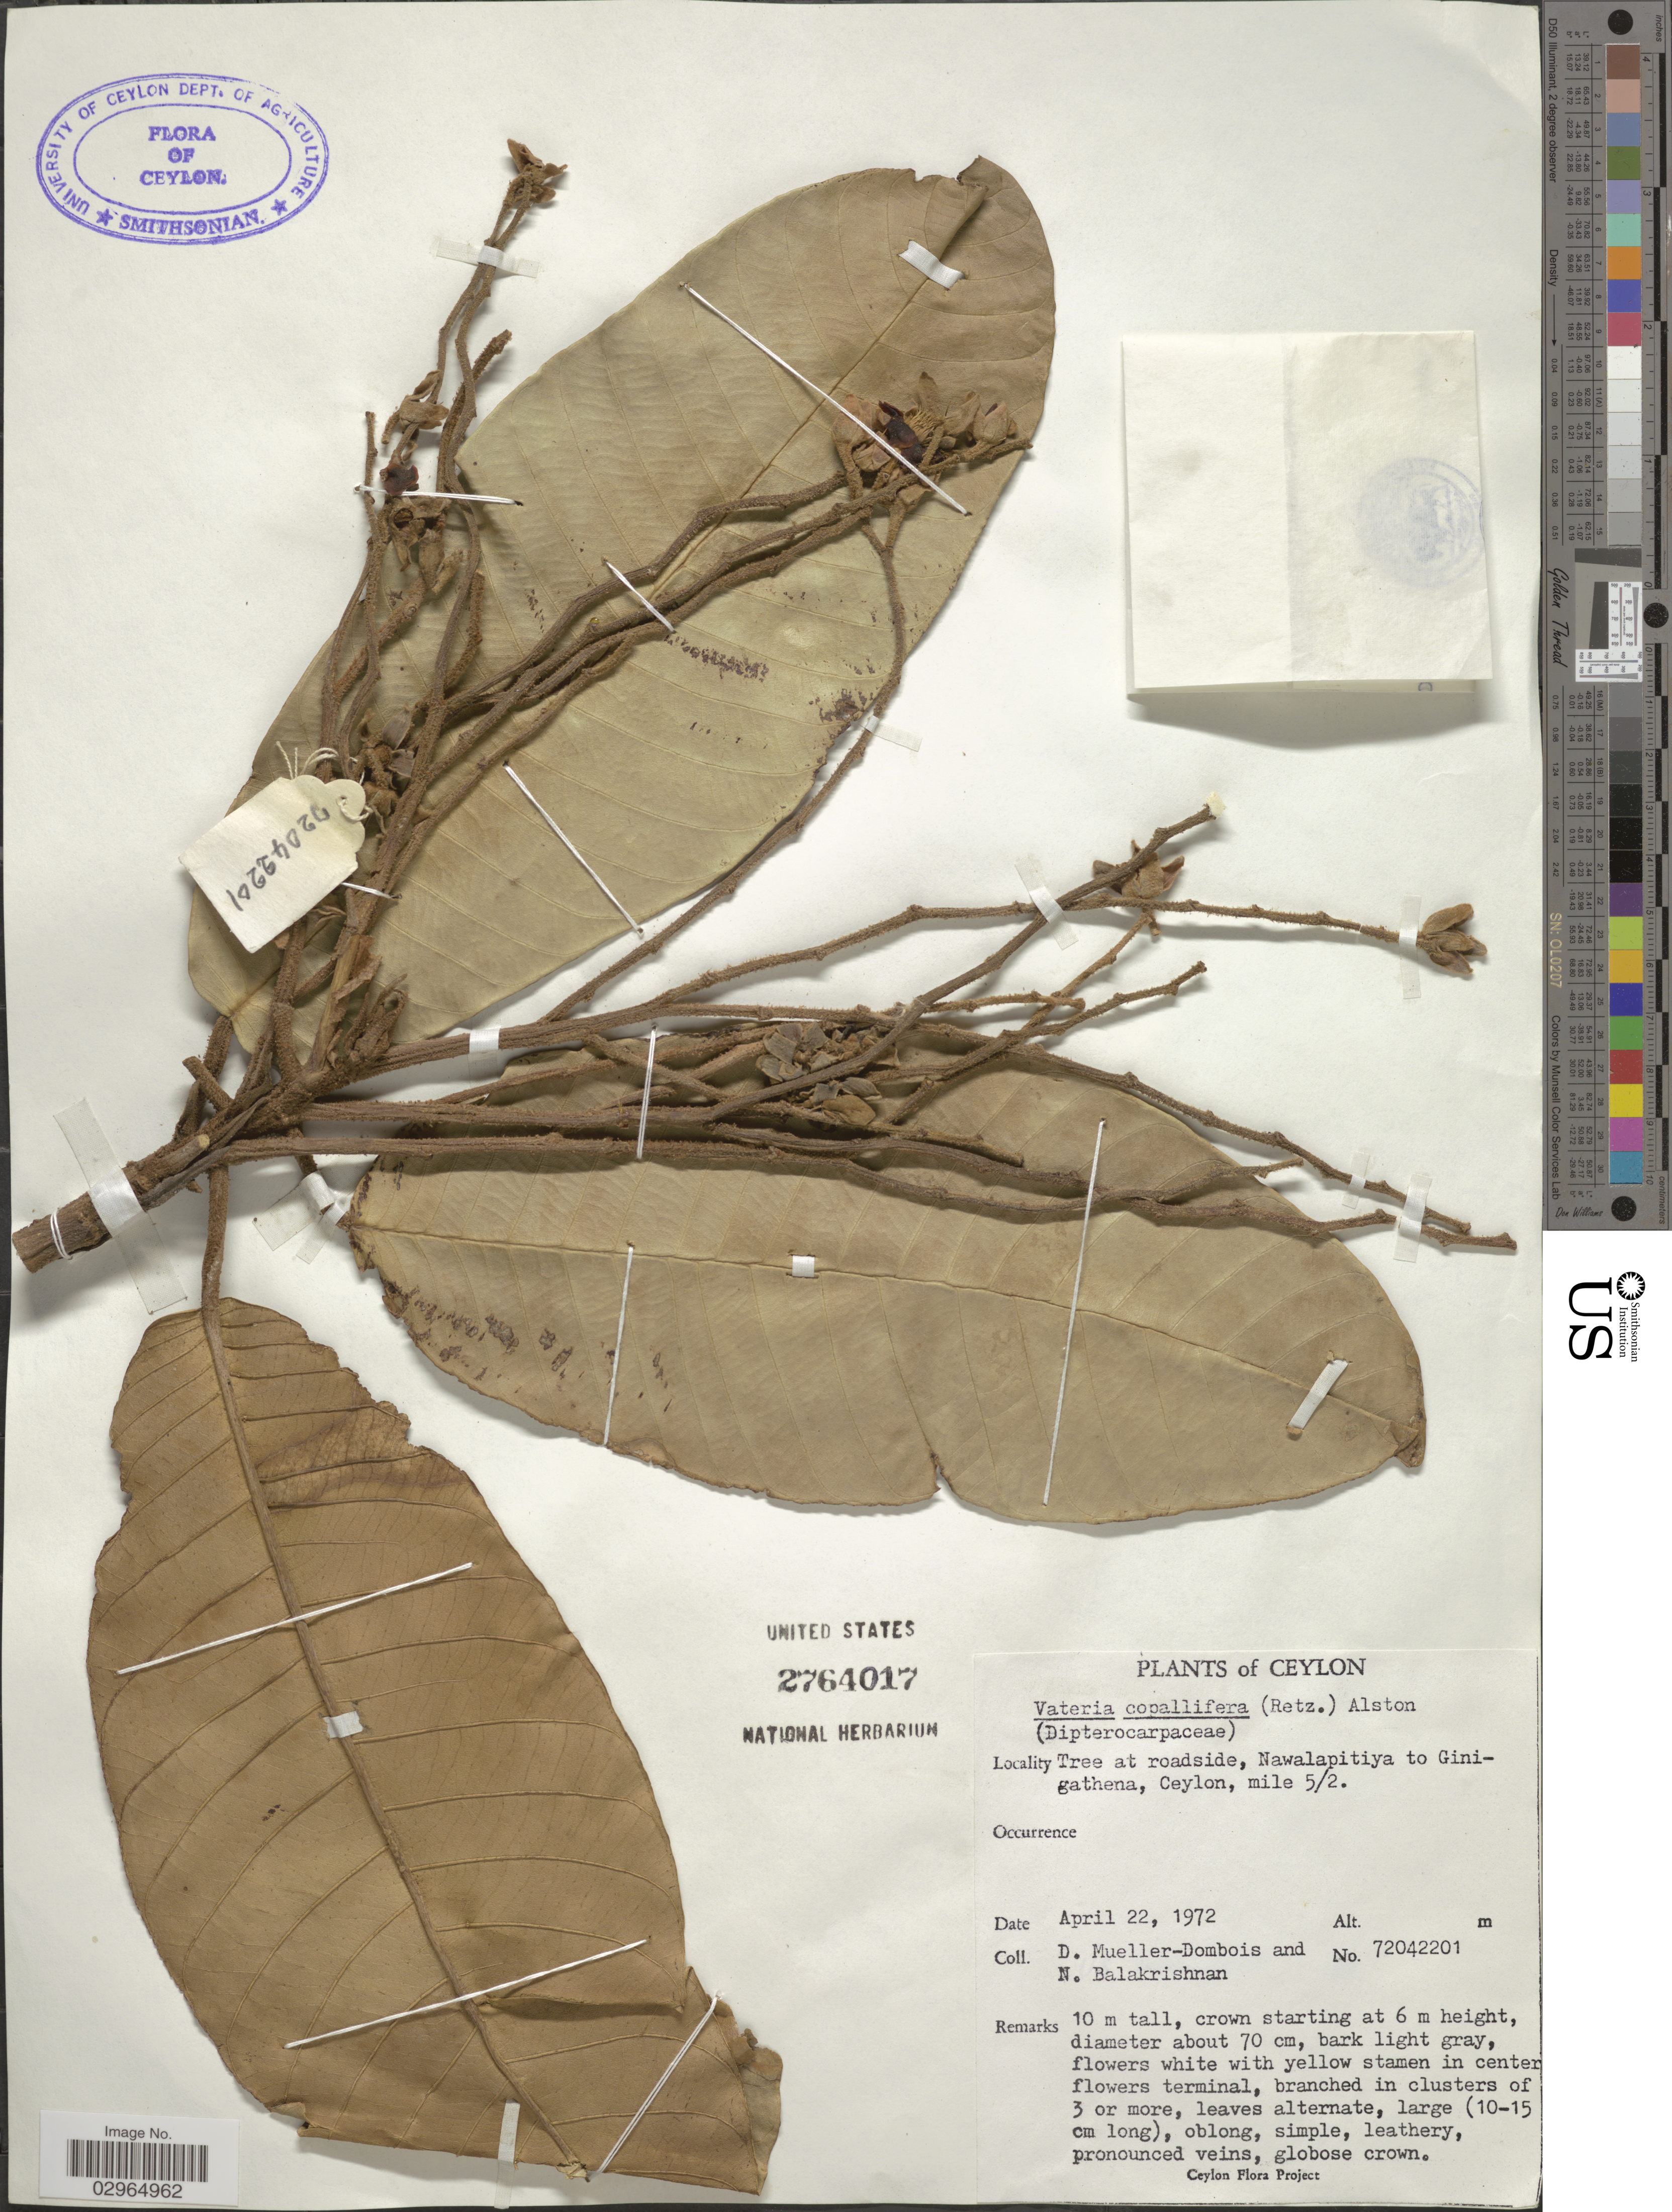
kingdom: Plantae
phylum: Tracheophyta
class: Magnoliopsida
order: Malvales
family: Dipterocarpaceae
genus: Vateria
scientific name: Vateria copallifera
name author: (Retz.) Alston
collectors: D. Mueller-Dombois & N. Balakrishnan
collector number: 72042201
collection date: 1972-04-22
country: Sri Lanka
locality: Ceylon. Nuwalapitiya to Ginithena, Ceylon, mile 5/2.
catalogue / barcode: US 2764017